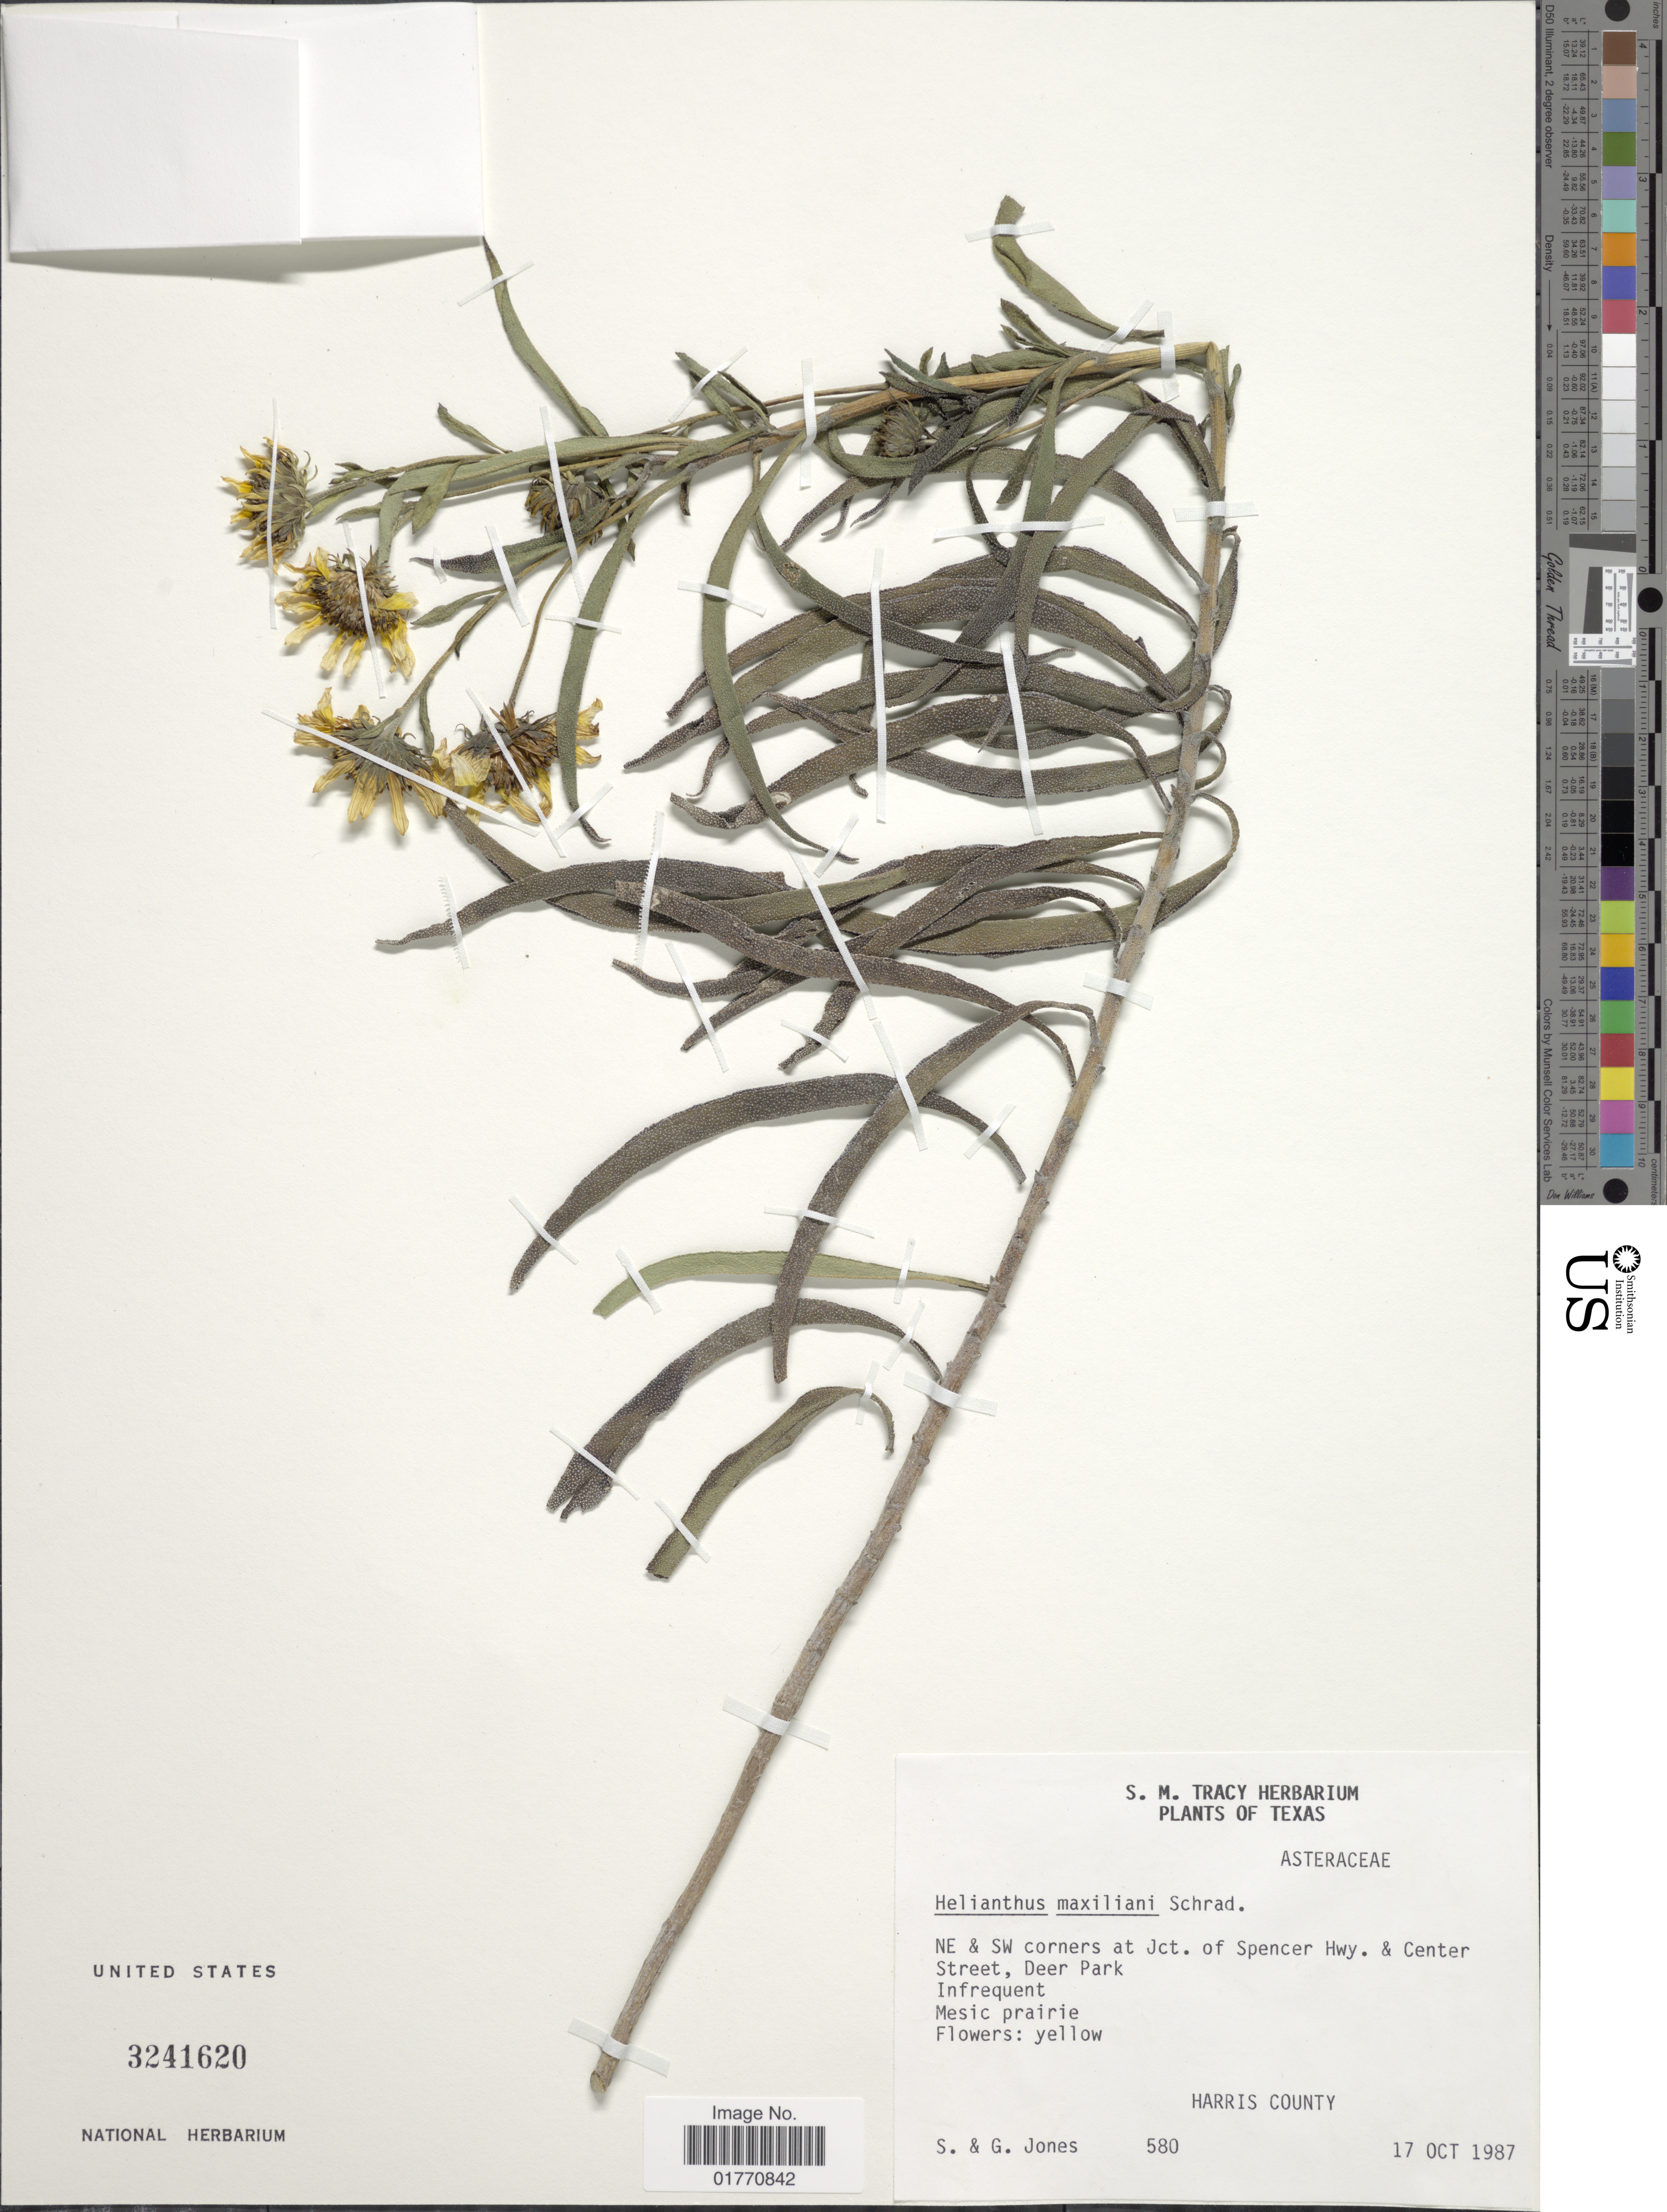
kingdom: Plantae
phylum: Tracheophyta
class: Magnoliopsida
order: Asterales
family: Asteraceae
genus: Helianthus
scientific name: Helianthus maximiliani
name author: Schrad.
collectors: S. Jones & G. Jones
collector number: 580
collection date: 1987-10-17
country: United States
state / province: Texas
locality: NE & SW corners at Jct. of Spencer Hwy. & Center Street, Deer Park, mesic prairie, Harris County.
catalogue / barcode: US 3241620